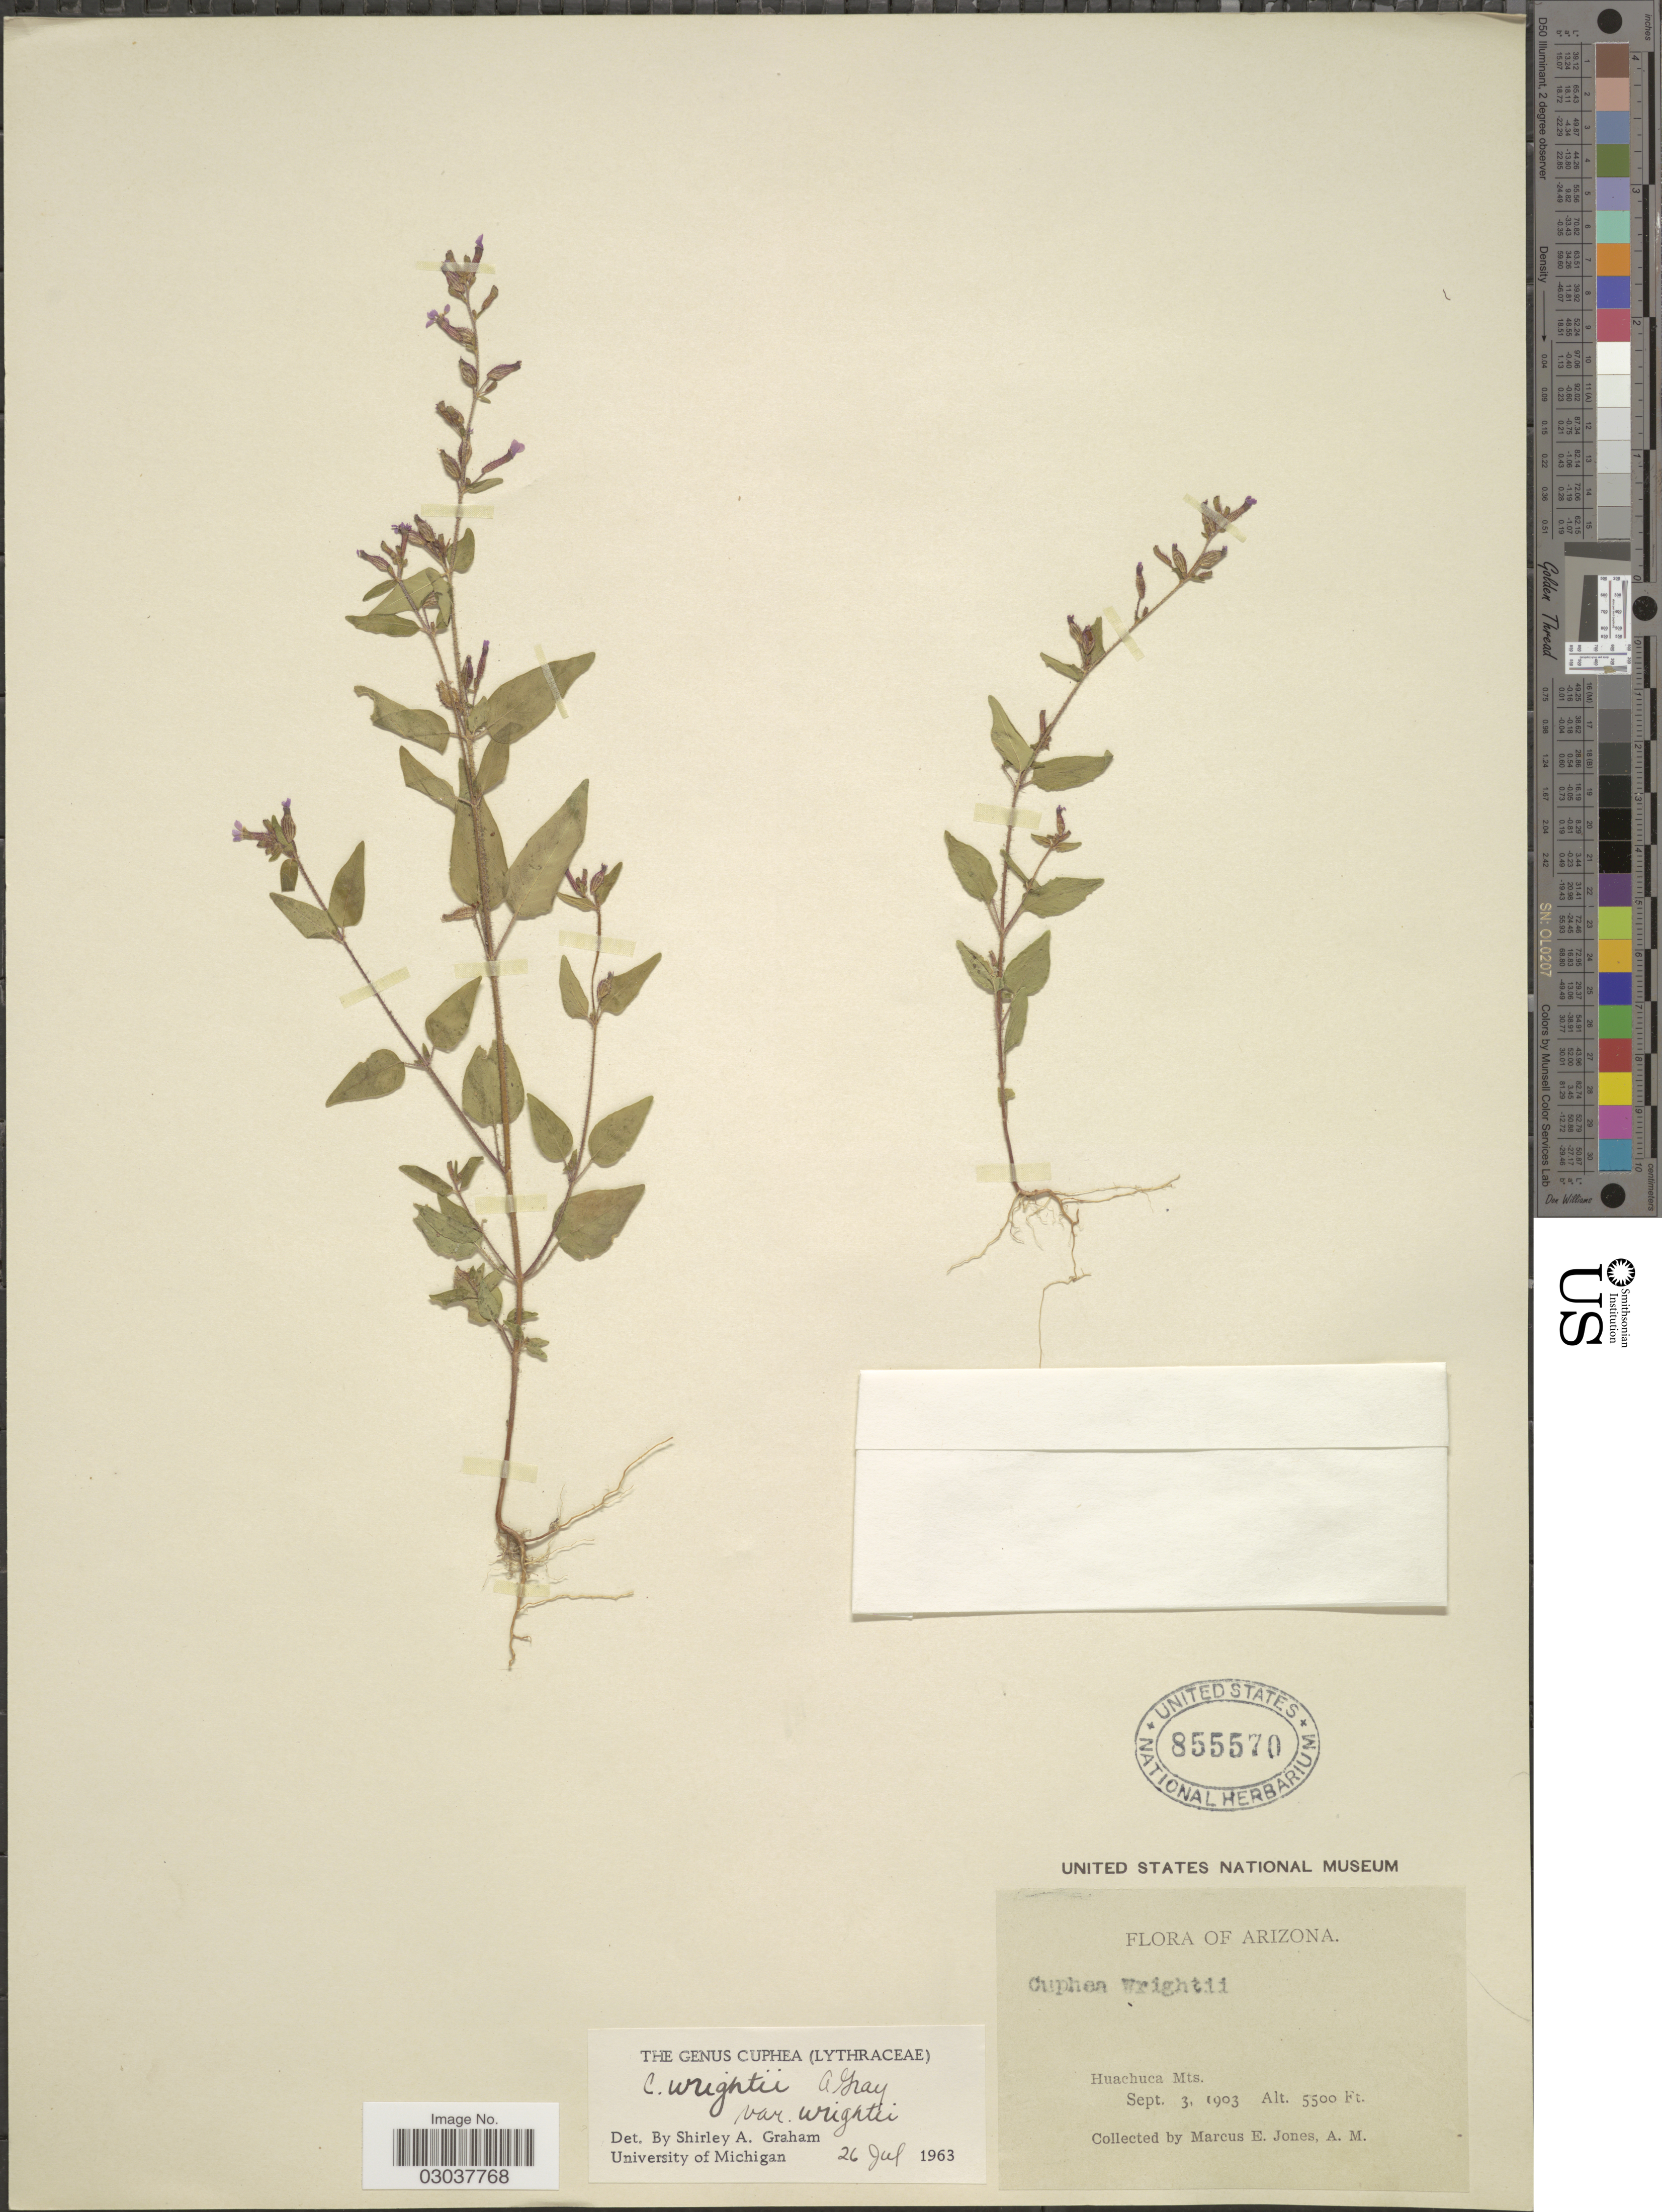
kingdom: Plantae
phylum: Tracheophyta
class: Magnoliopsida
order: Myrtales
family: Lythraceae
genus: Cuphea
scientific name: Cuphea wrightii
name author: A. Gray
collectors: M. E. Jones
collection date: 1903-09-03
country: United States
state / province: Arizona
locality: Huachuca Mts.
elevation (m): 1676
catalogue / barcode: US 855570